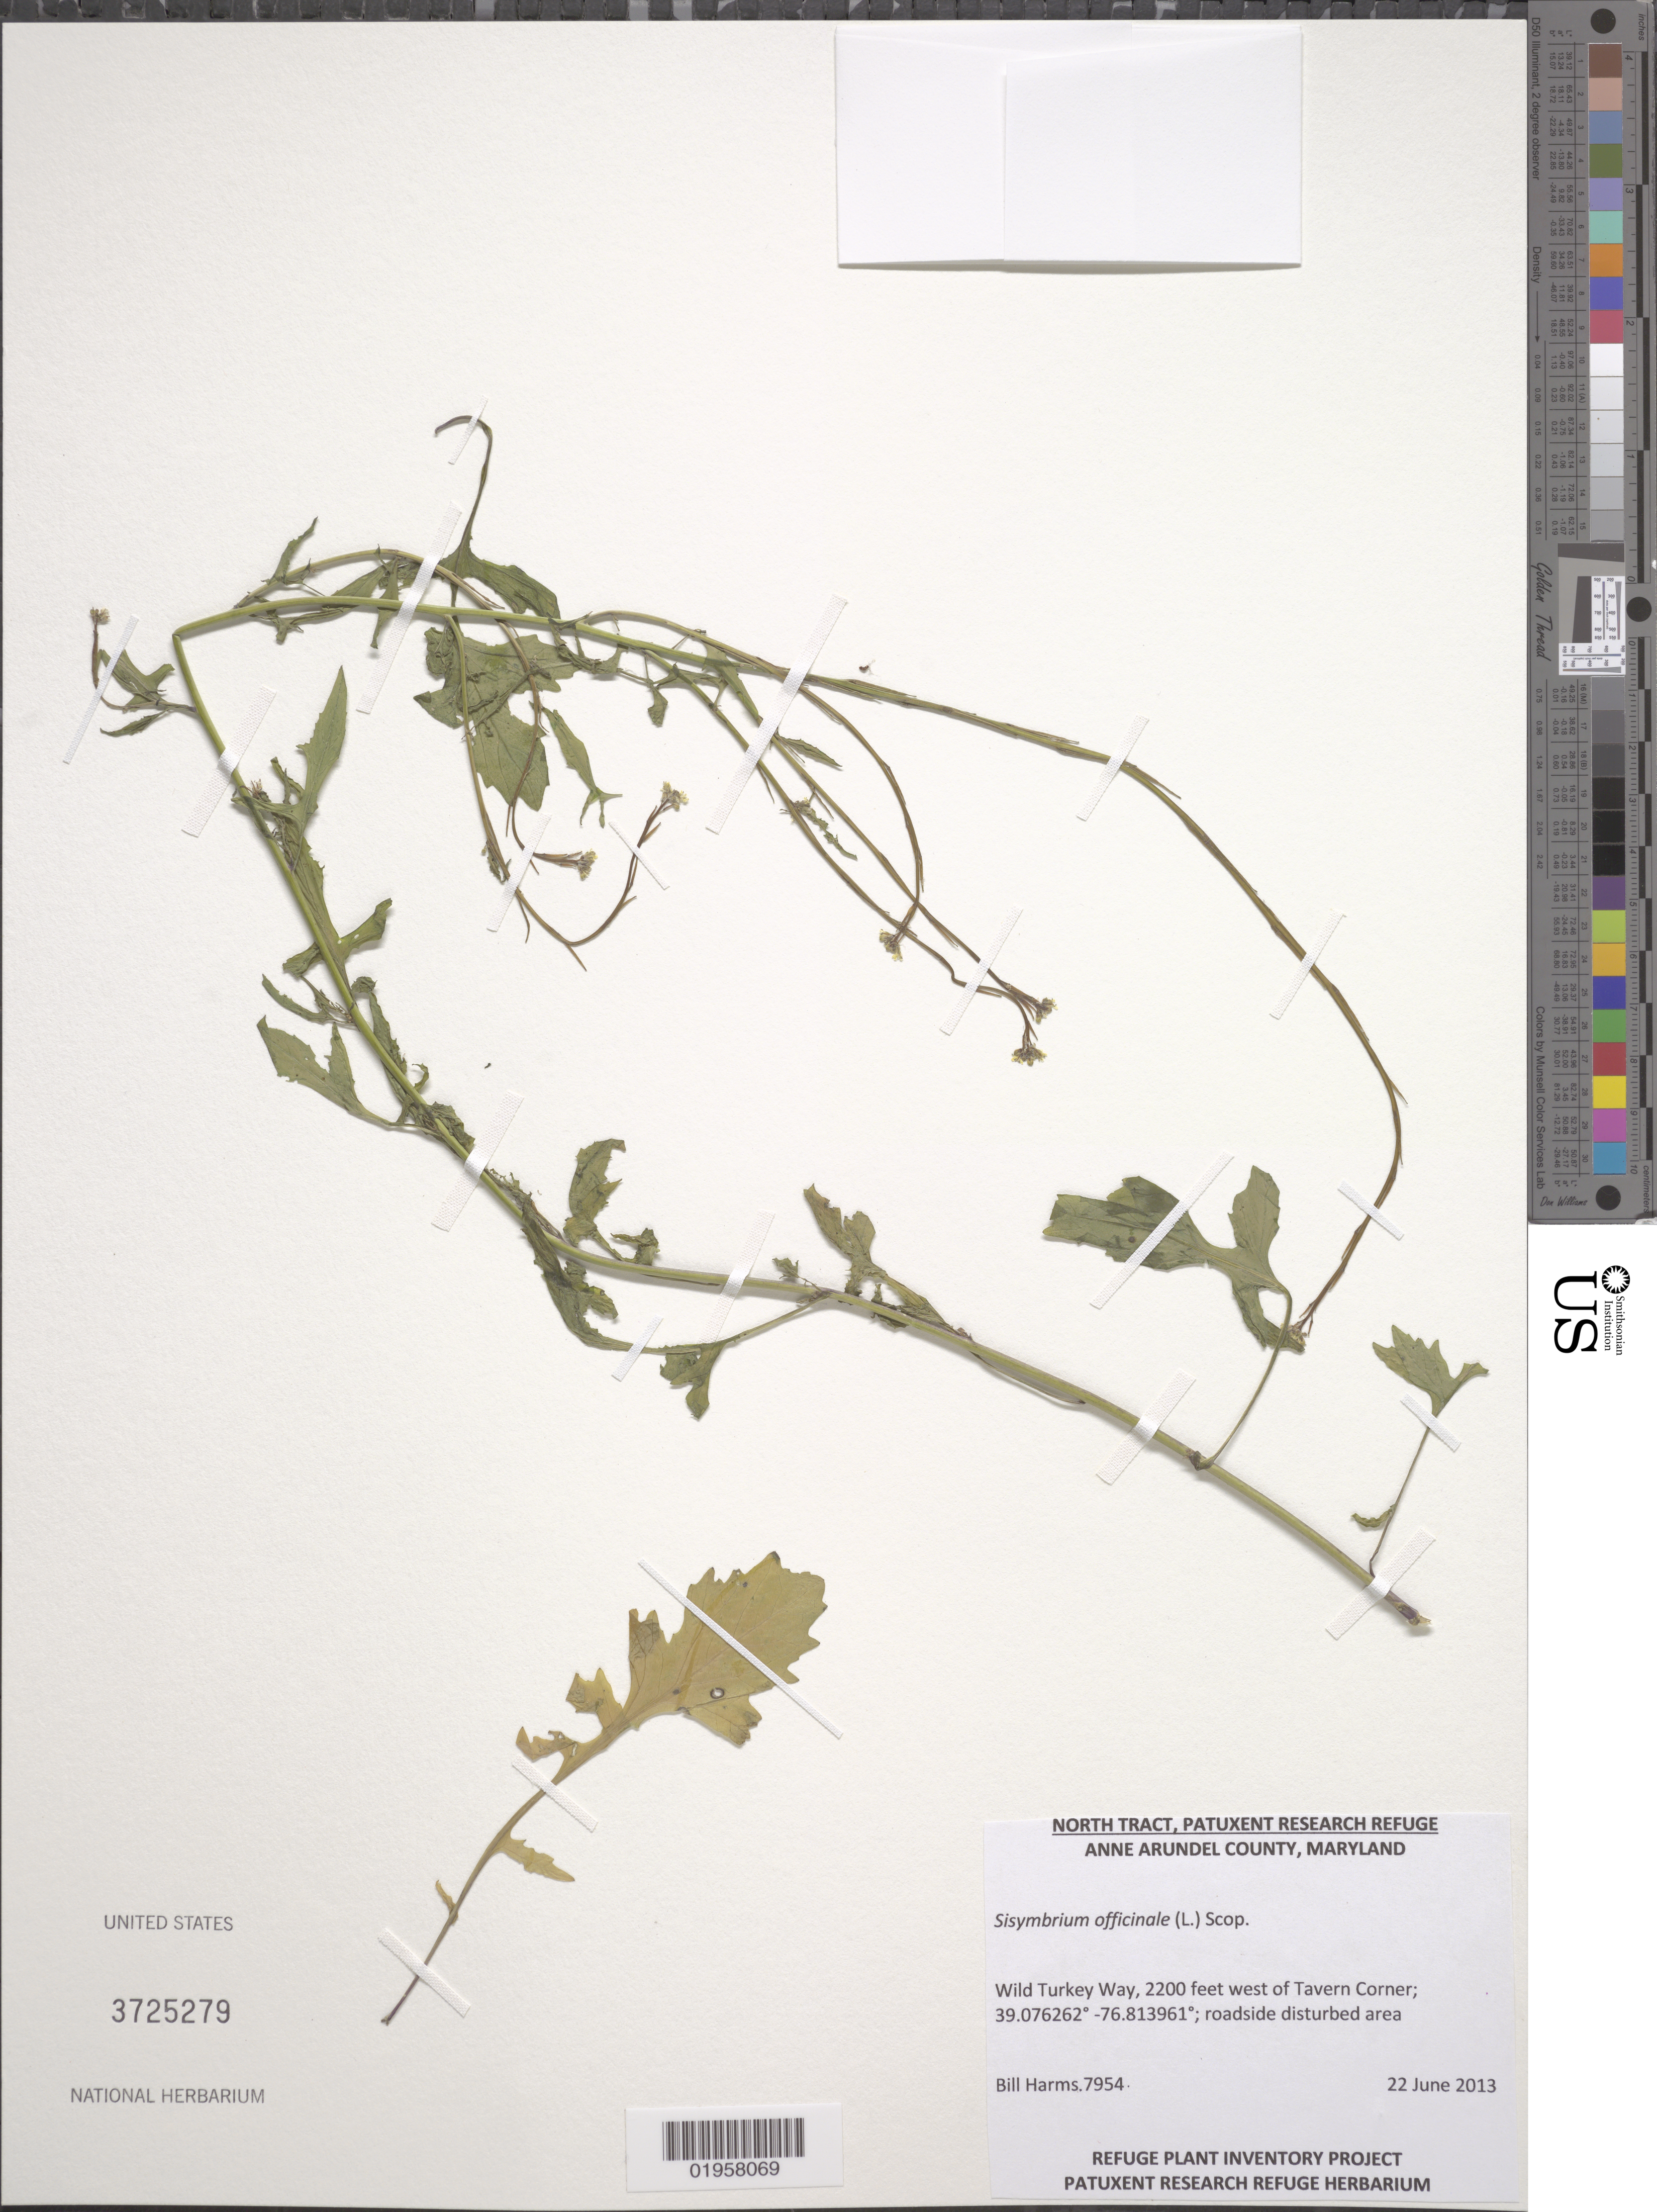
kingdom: Plantae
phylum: Tracheophyta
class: Magnoliopsida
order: Brassicales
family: Brassicaceae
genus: Sisymbrium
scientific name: Sisymbrium officinale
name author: (L.) Scop.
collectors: B. Harms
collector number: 7954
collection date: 2013-06-22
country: United States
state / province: Maryland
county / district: Anne Arundel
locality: Patuxent Research Refuge, North Tract. Wild Turkey Way, 2200 feet W of Tavern Corner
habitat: Roadside disturbed area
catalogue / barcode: US 3725279